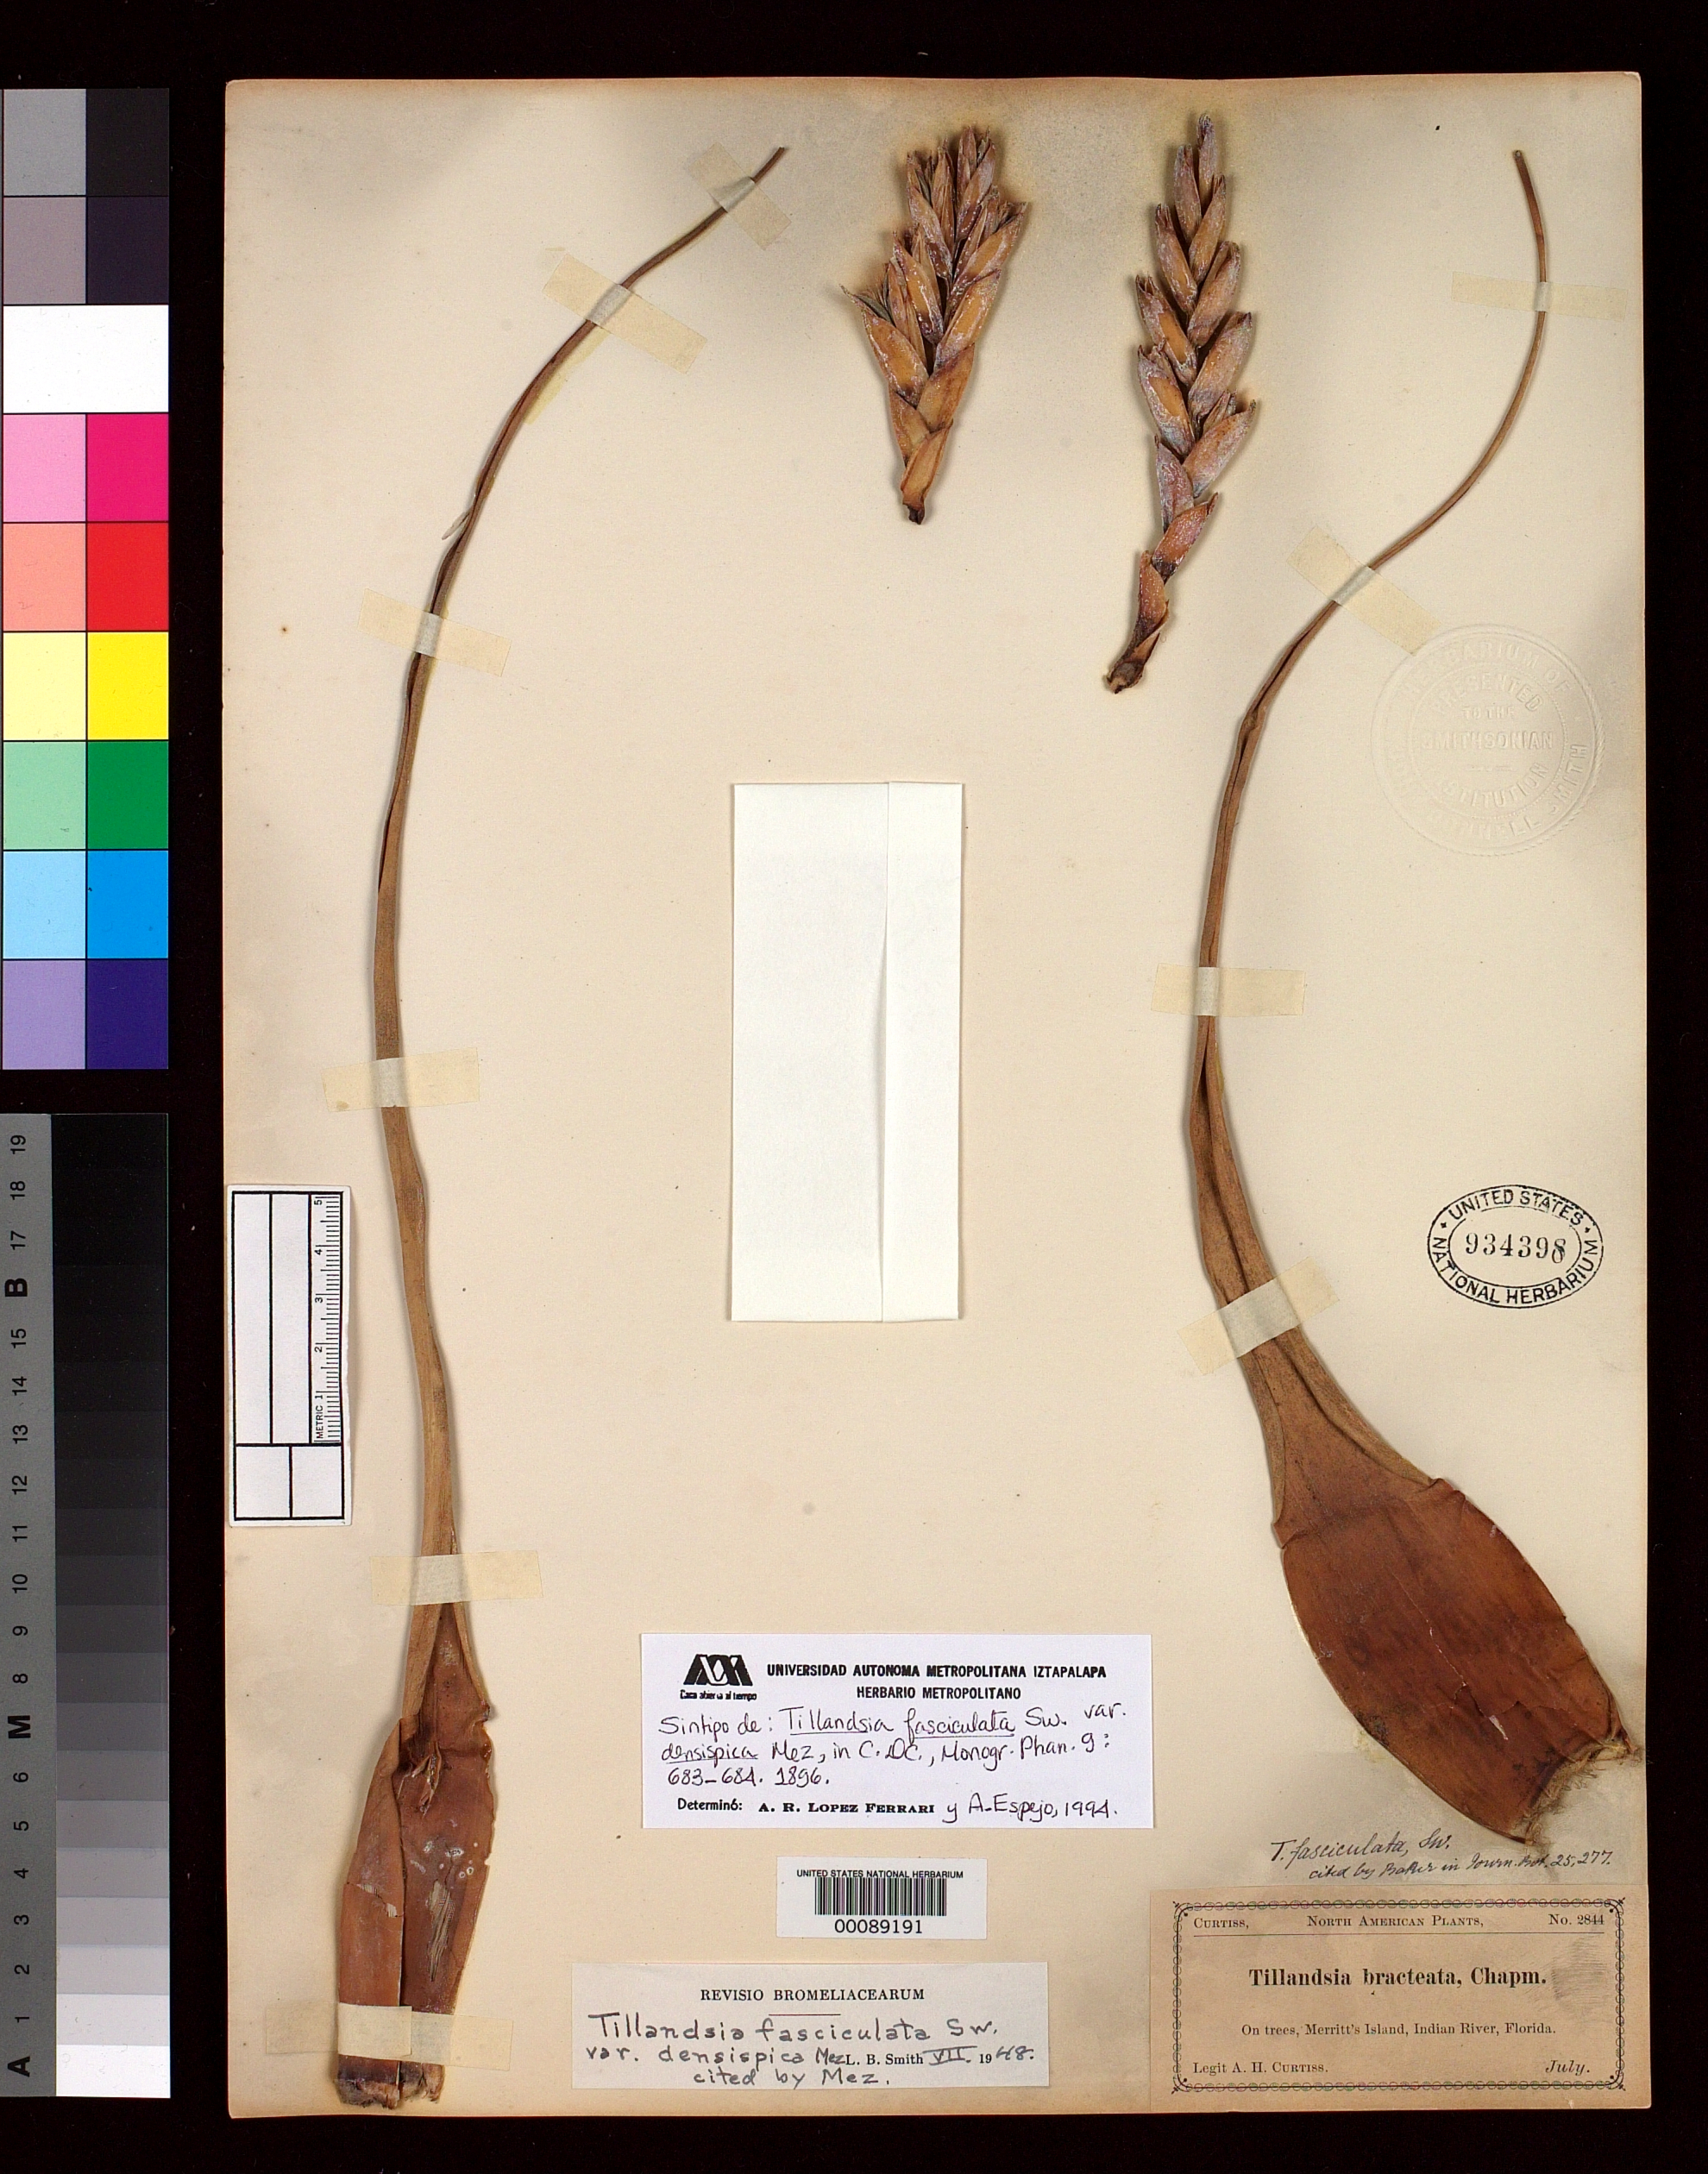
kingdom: Plantae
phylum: Tracheophyta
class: Liliopsida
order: Poales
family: Bromeliaceae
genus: Tillandsia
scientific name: Tillandsia fasciculata var. densispica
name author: Mez in A. DC.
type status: Syntype; Isolectotype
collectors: A. H. Curtiss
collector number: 2844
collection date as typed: Jul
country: United States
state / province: Florida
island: Merritt's Island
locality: Indian River.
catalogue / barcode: US 934398